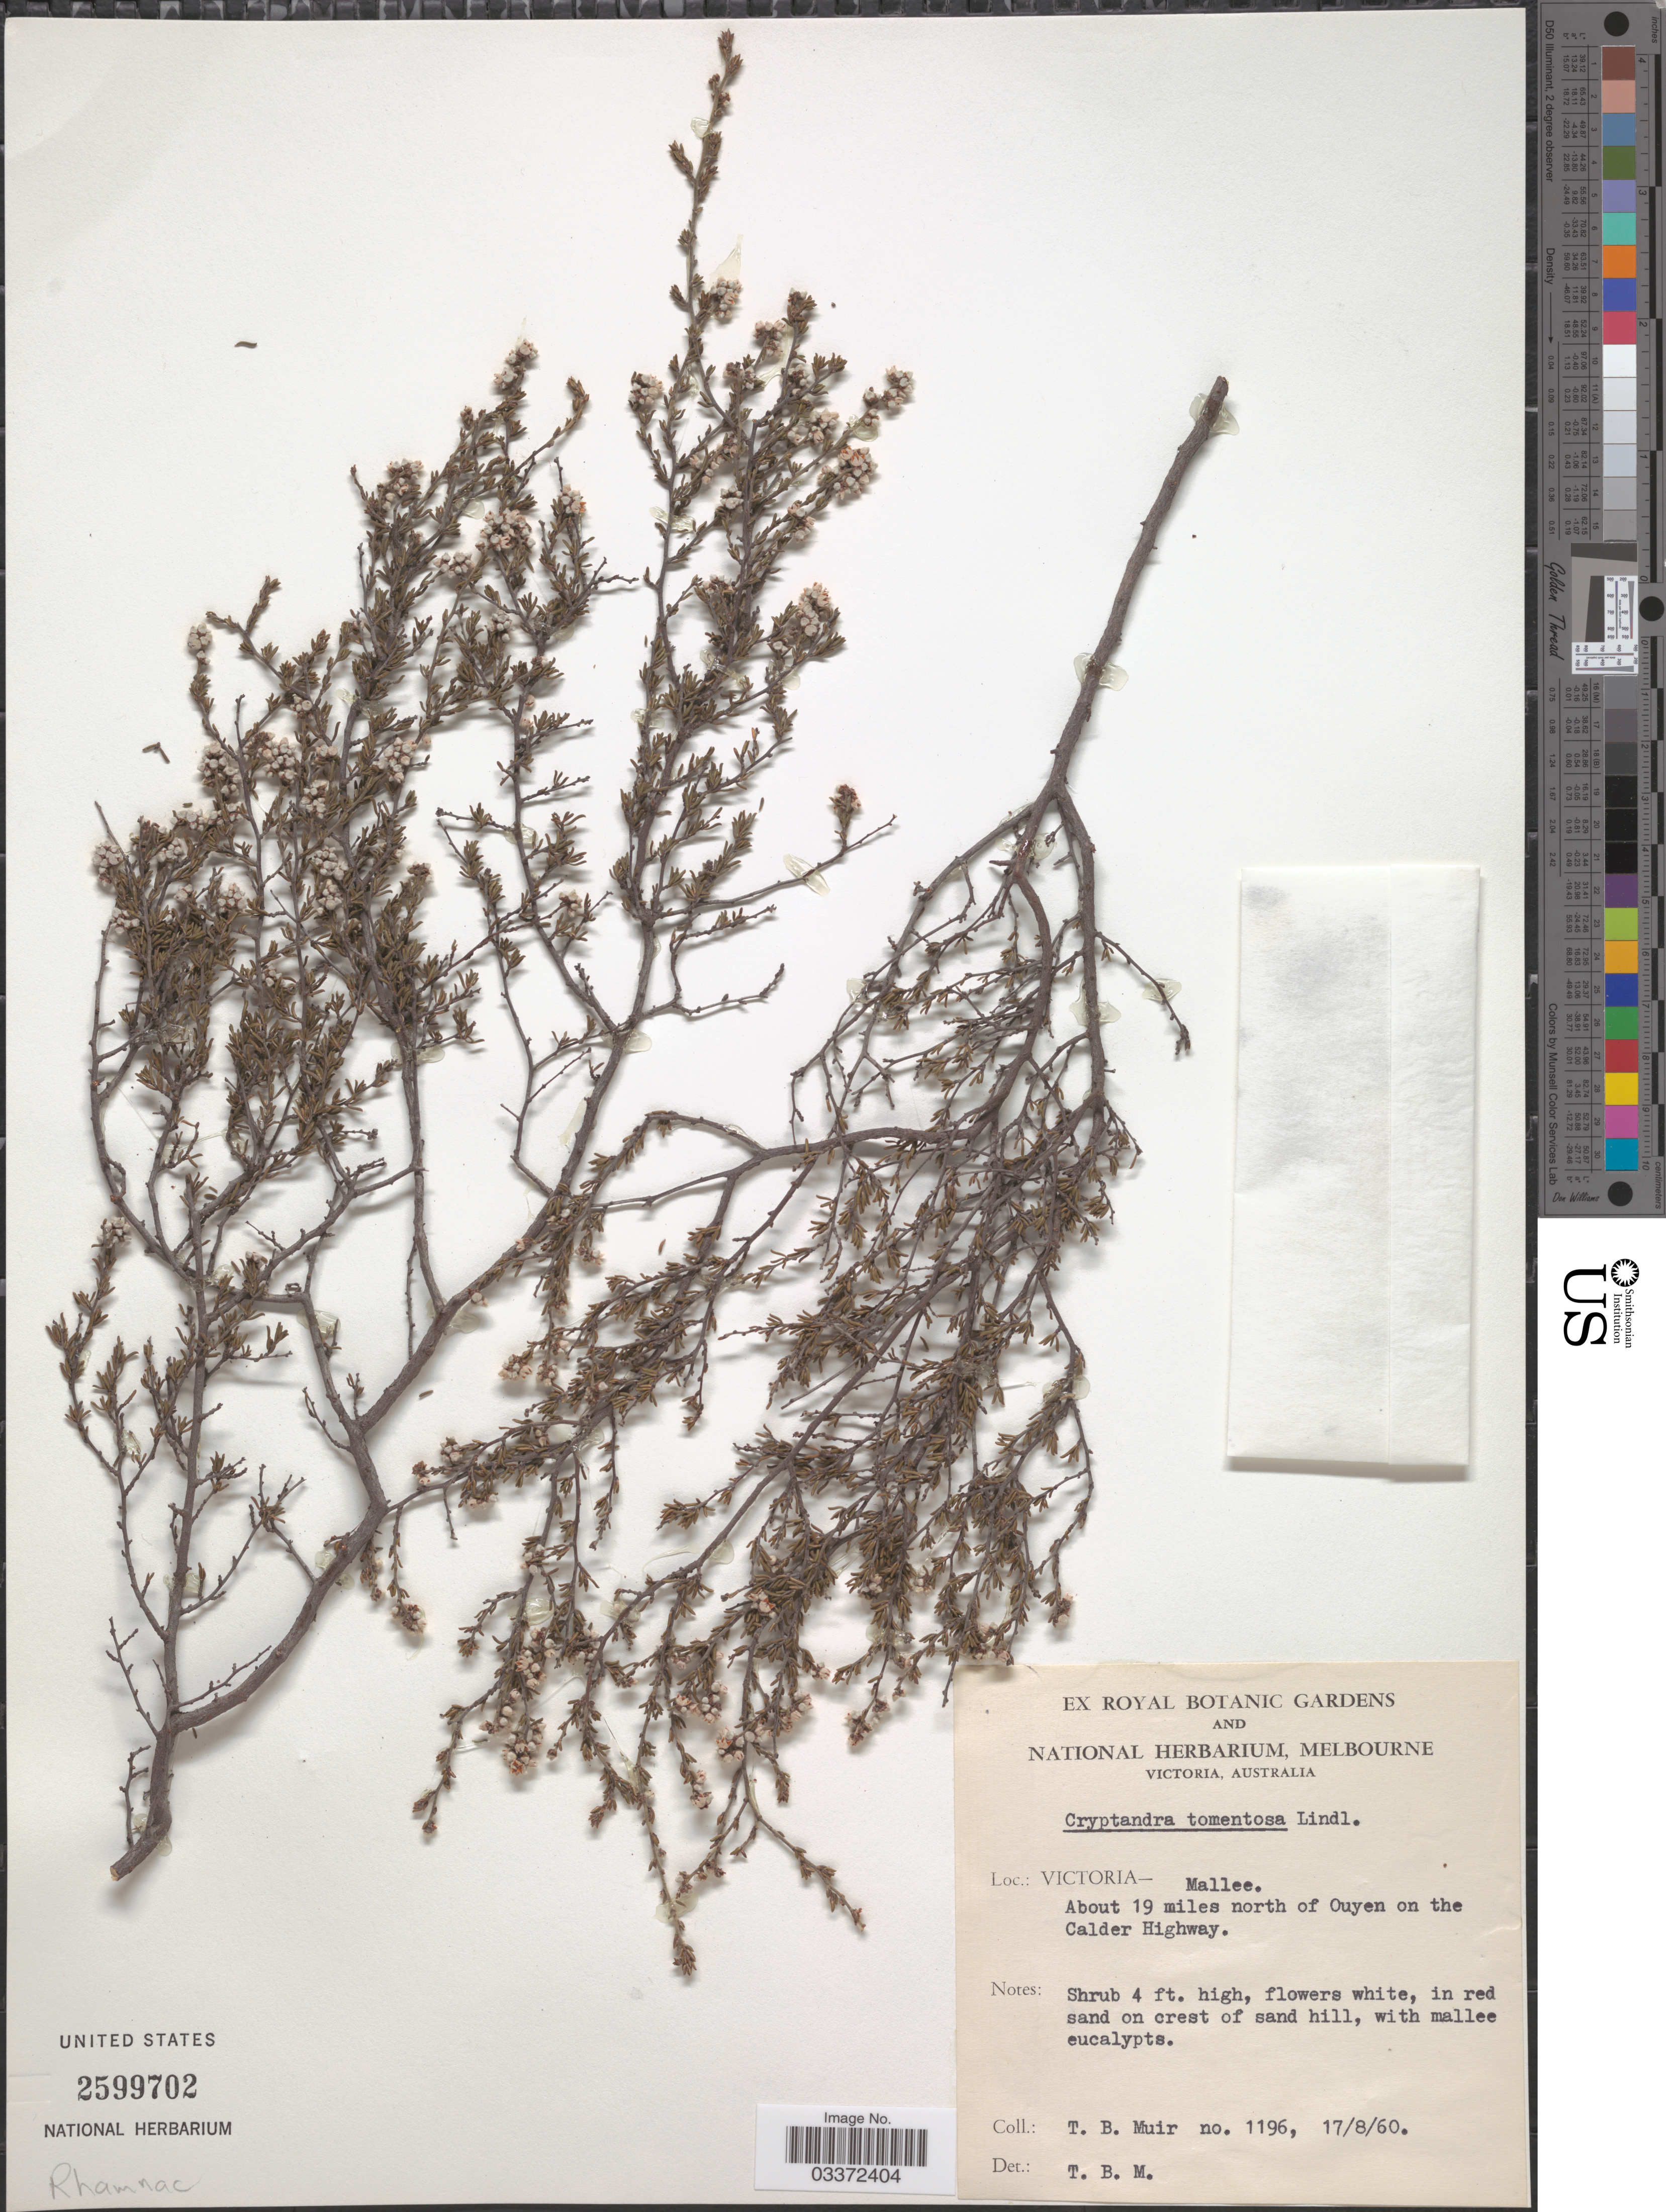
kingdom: Plantae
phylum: Tracheophyta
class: Magnoliopsida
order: Rosales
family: Rhamnaceae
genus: Cryptandra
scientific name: Cryptandra tomentosa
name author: Lindl.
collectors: T. Muir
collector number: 1196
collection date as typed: Transcribed d/m/y: 17/8/60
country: Australia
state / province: Victoria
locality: Victoria - Mallee. About 19 miles north of Ouyen on the Calder Highway.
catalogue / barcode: US 2599702